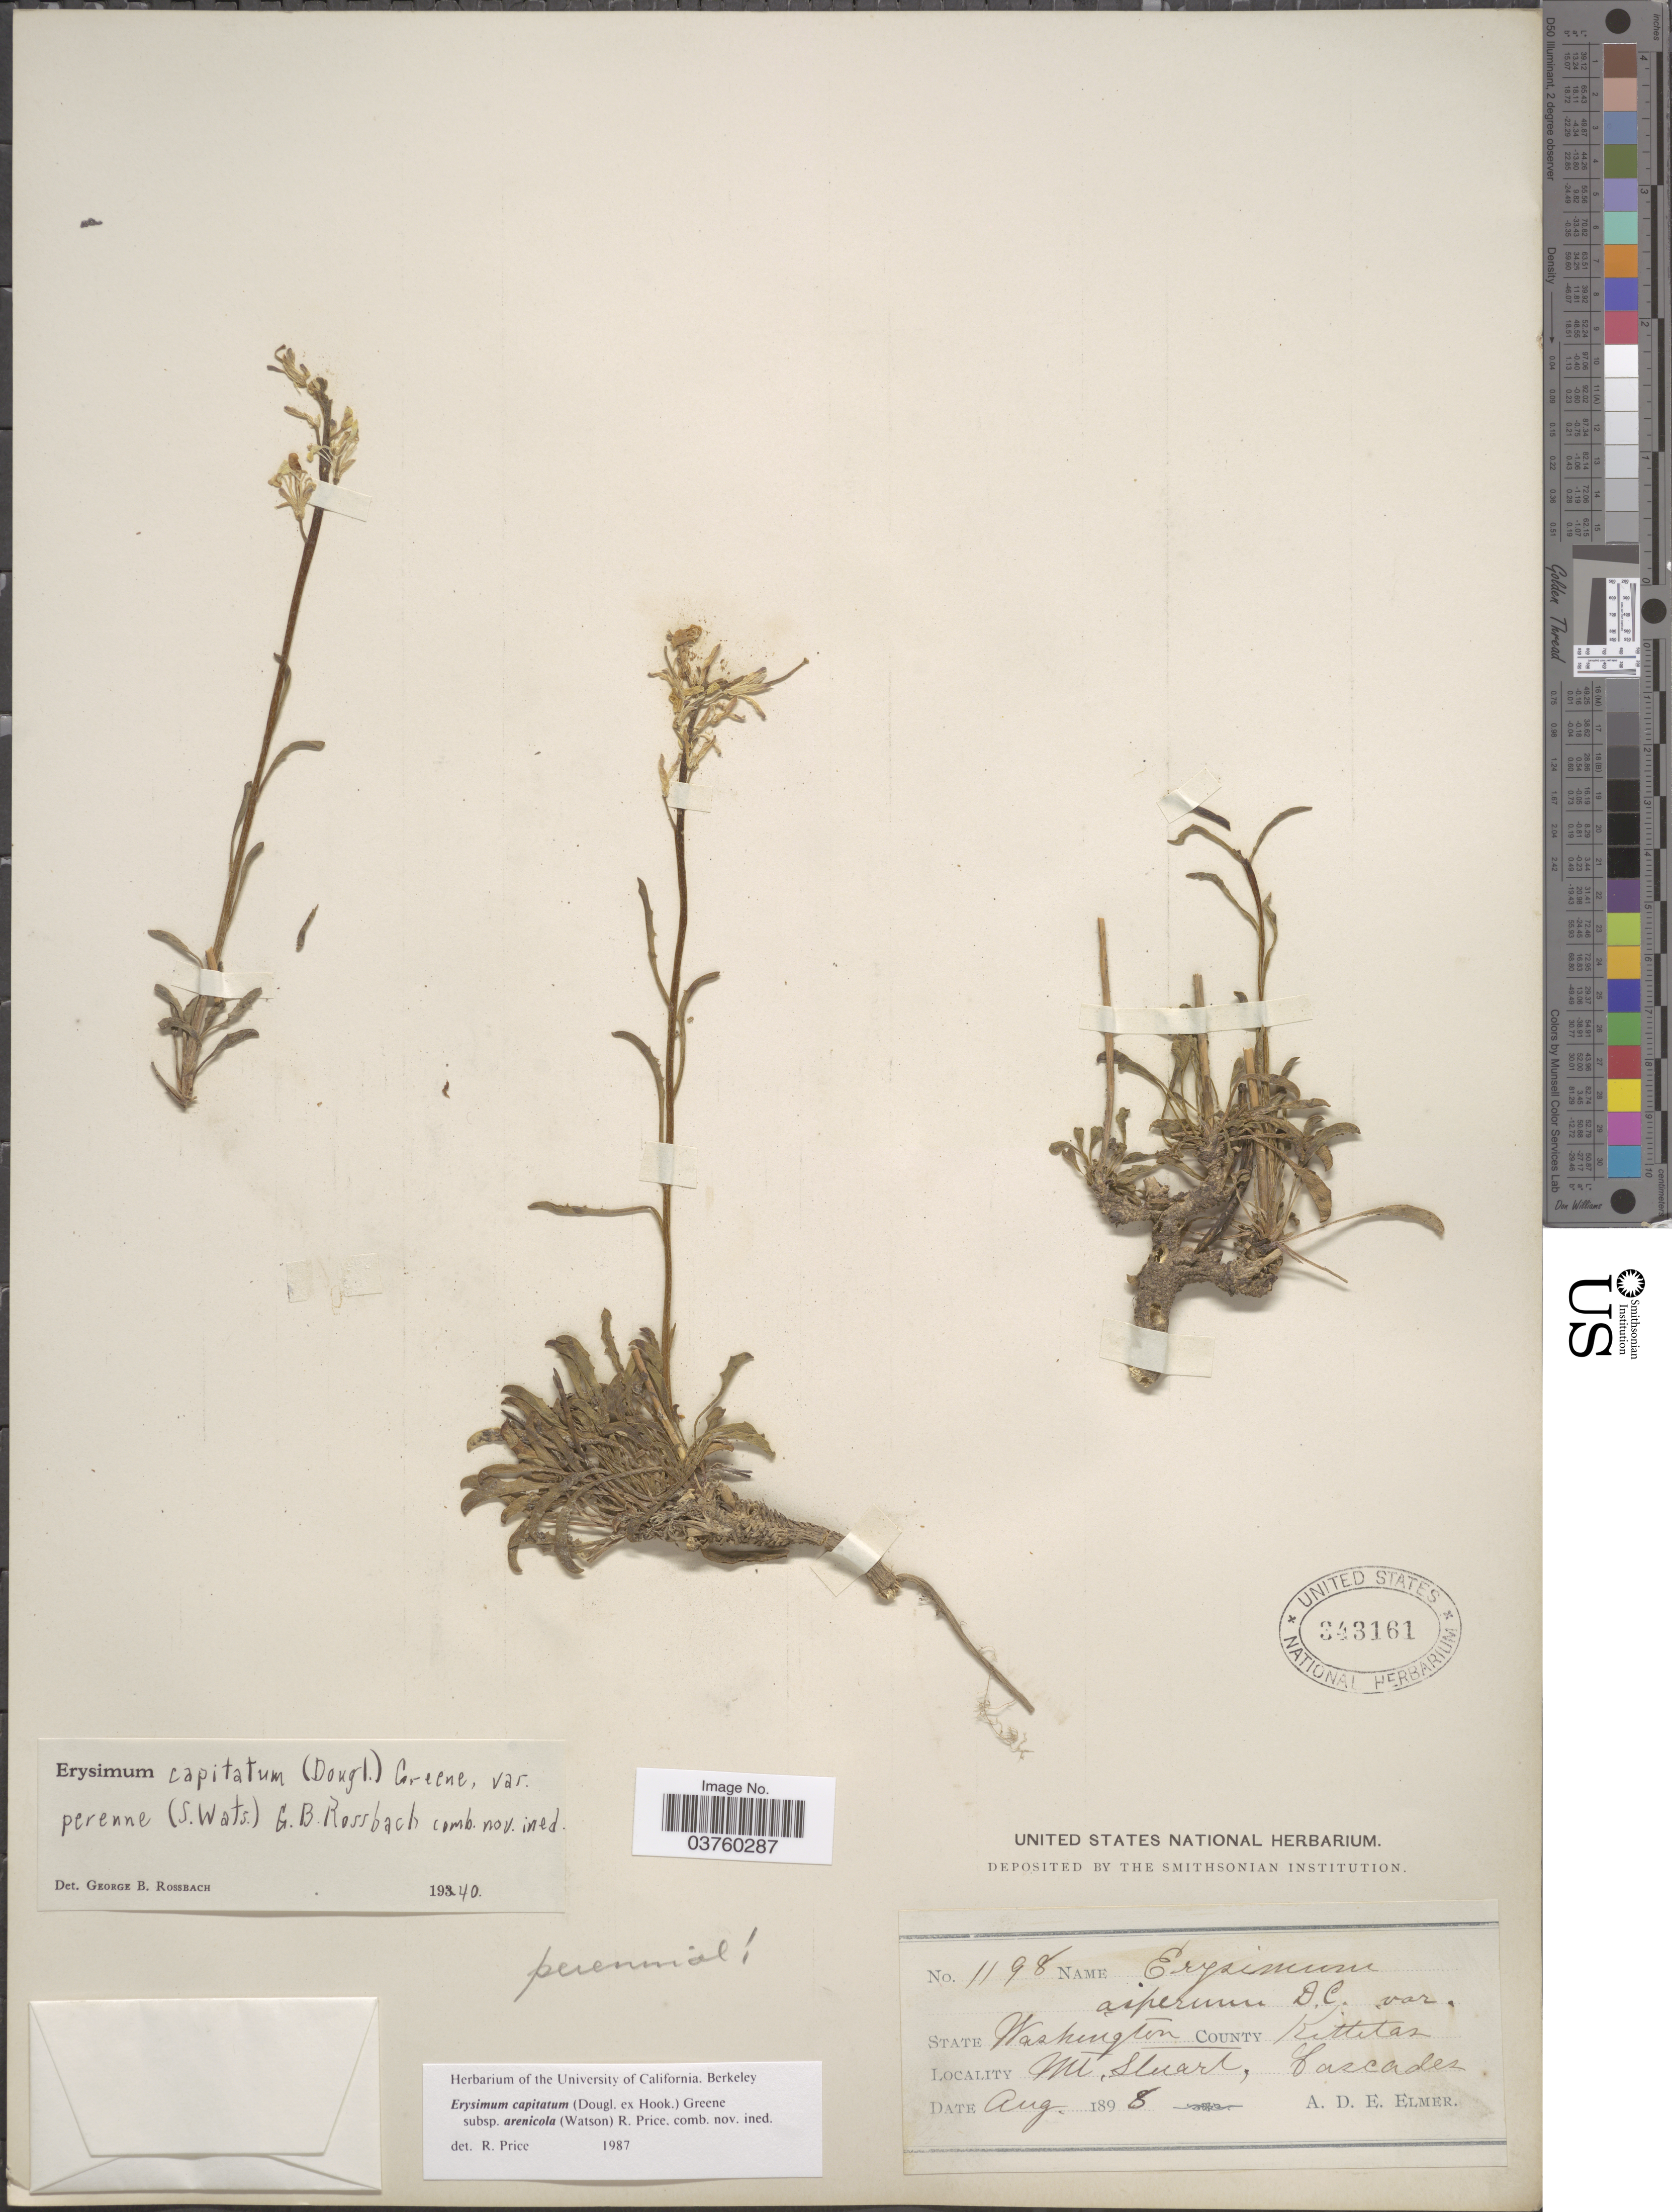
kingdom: Plantae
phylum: Tracheophyta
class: Magnoliopsida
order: Brassicales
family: Brassicaceae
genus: Erysimum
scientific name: Erysimum capitatum subsp. arenicola (S. Watson) R.A. Price, comb. nov. ined.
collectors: A. D. E. Elmer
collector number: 1198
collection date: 1898-08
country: United States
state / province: Washington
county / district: Kittitas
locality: Kittitas County. Mt. Stuart, Cascades.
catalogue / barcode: US 343161